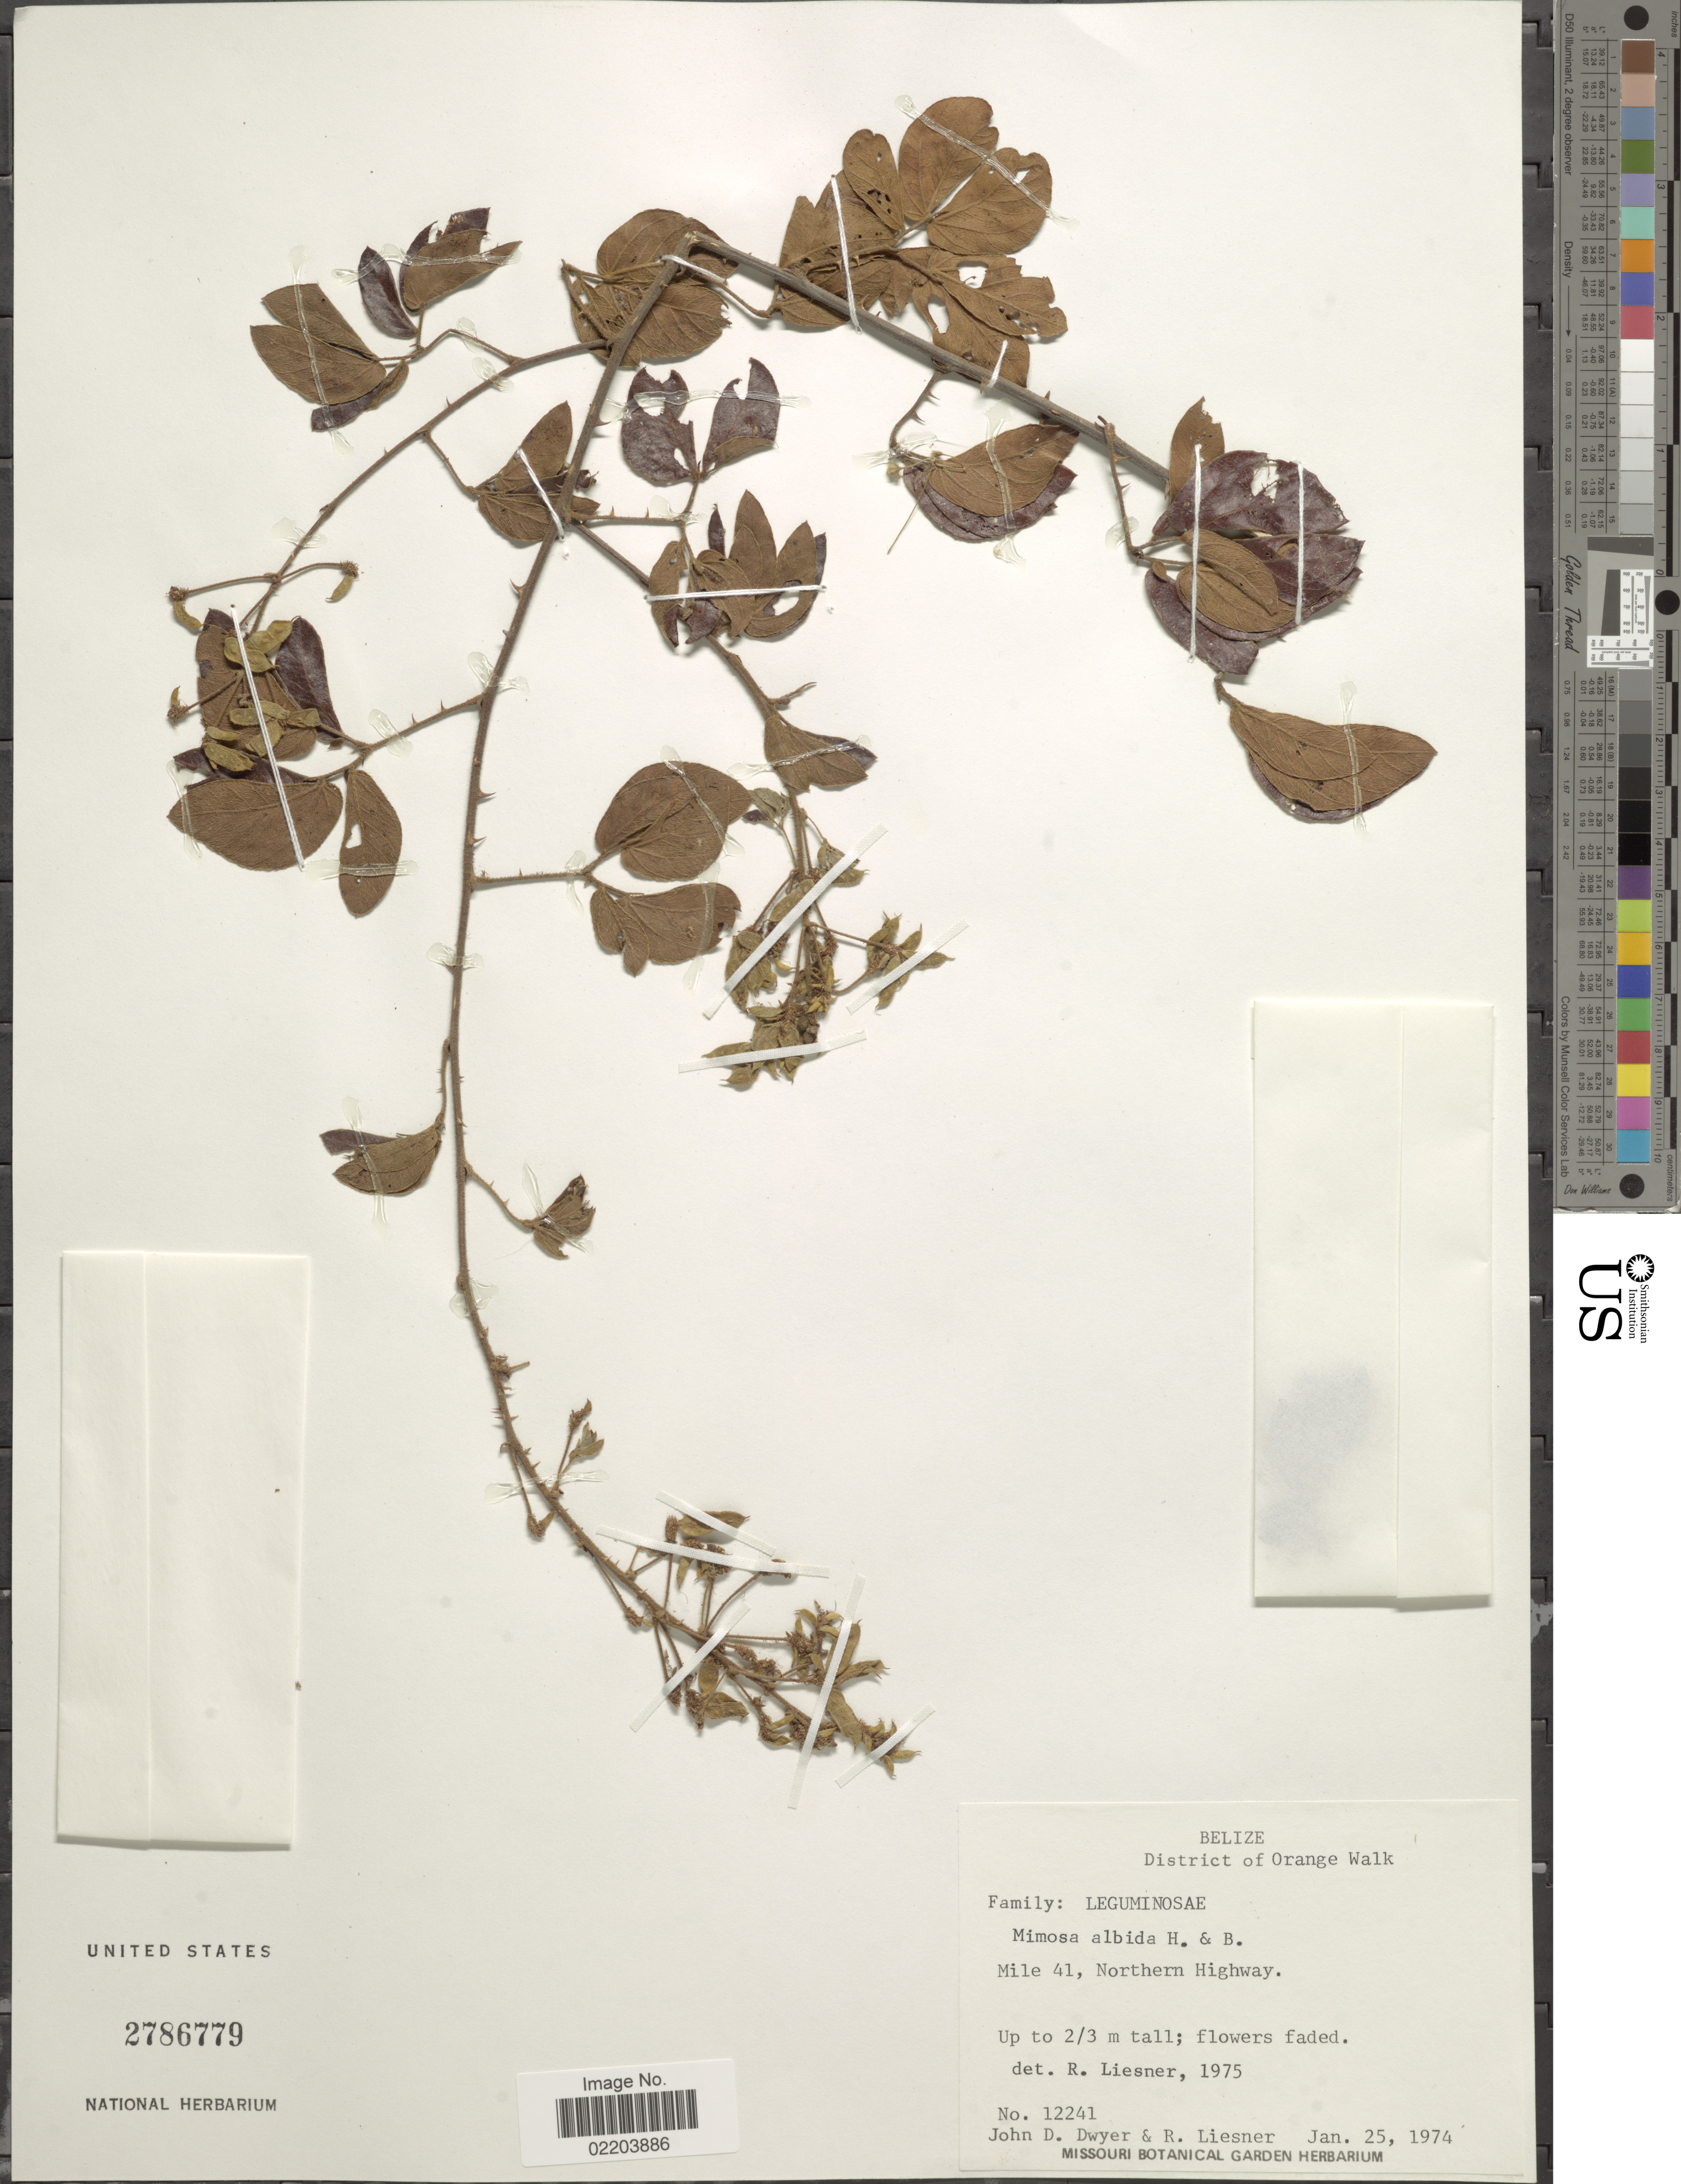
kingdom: Plantae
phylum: Tracheophyta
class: Magnoliopsida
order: Fabales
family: Fabaceae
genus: Mimosa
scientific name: Mimosa albida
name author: Humb. & Bonpl. ex Willd.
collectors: J. D. Dwyer & R. L. Liesner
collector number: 12241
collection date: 1974-01-25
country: Belize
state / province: Orange Walk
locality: District of Orange Walk, Mile 41, Northern Highway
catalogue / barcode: US 2786779